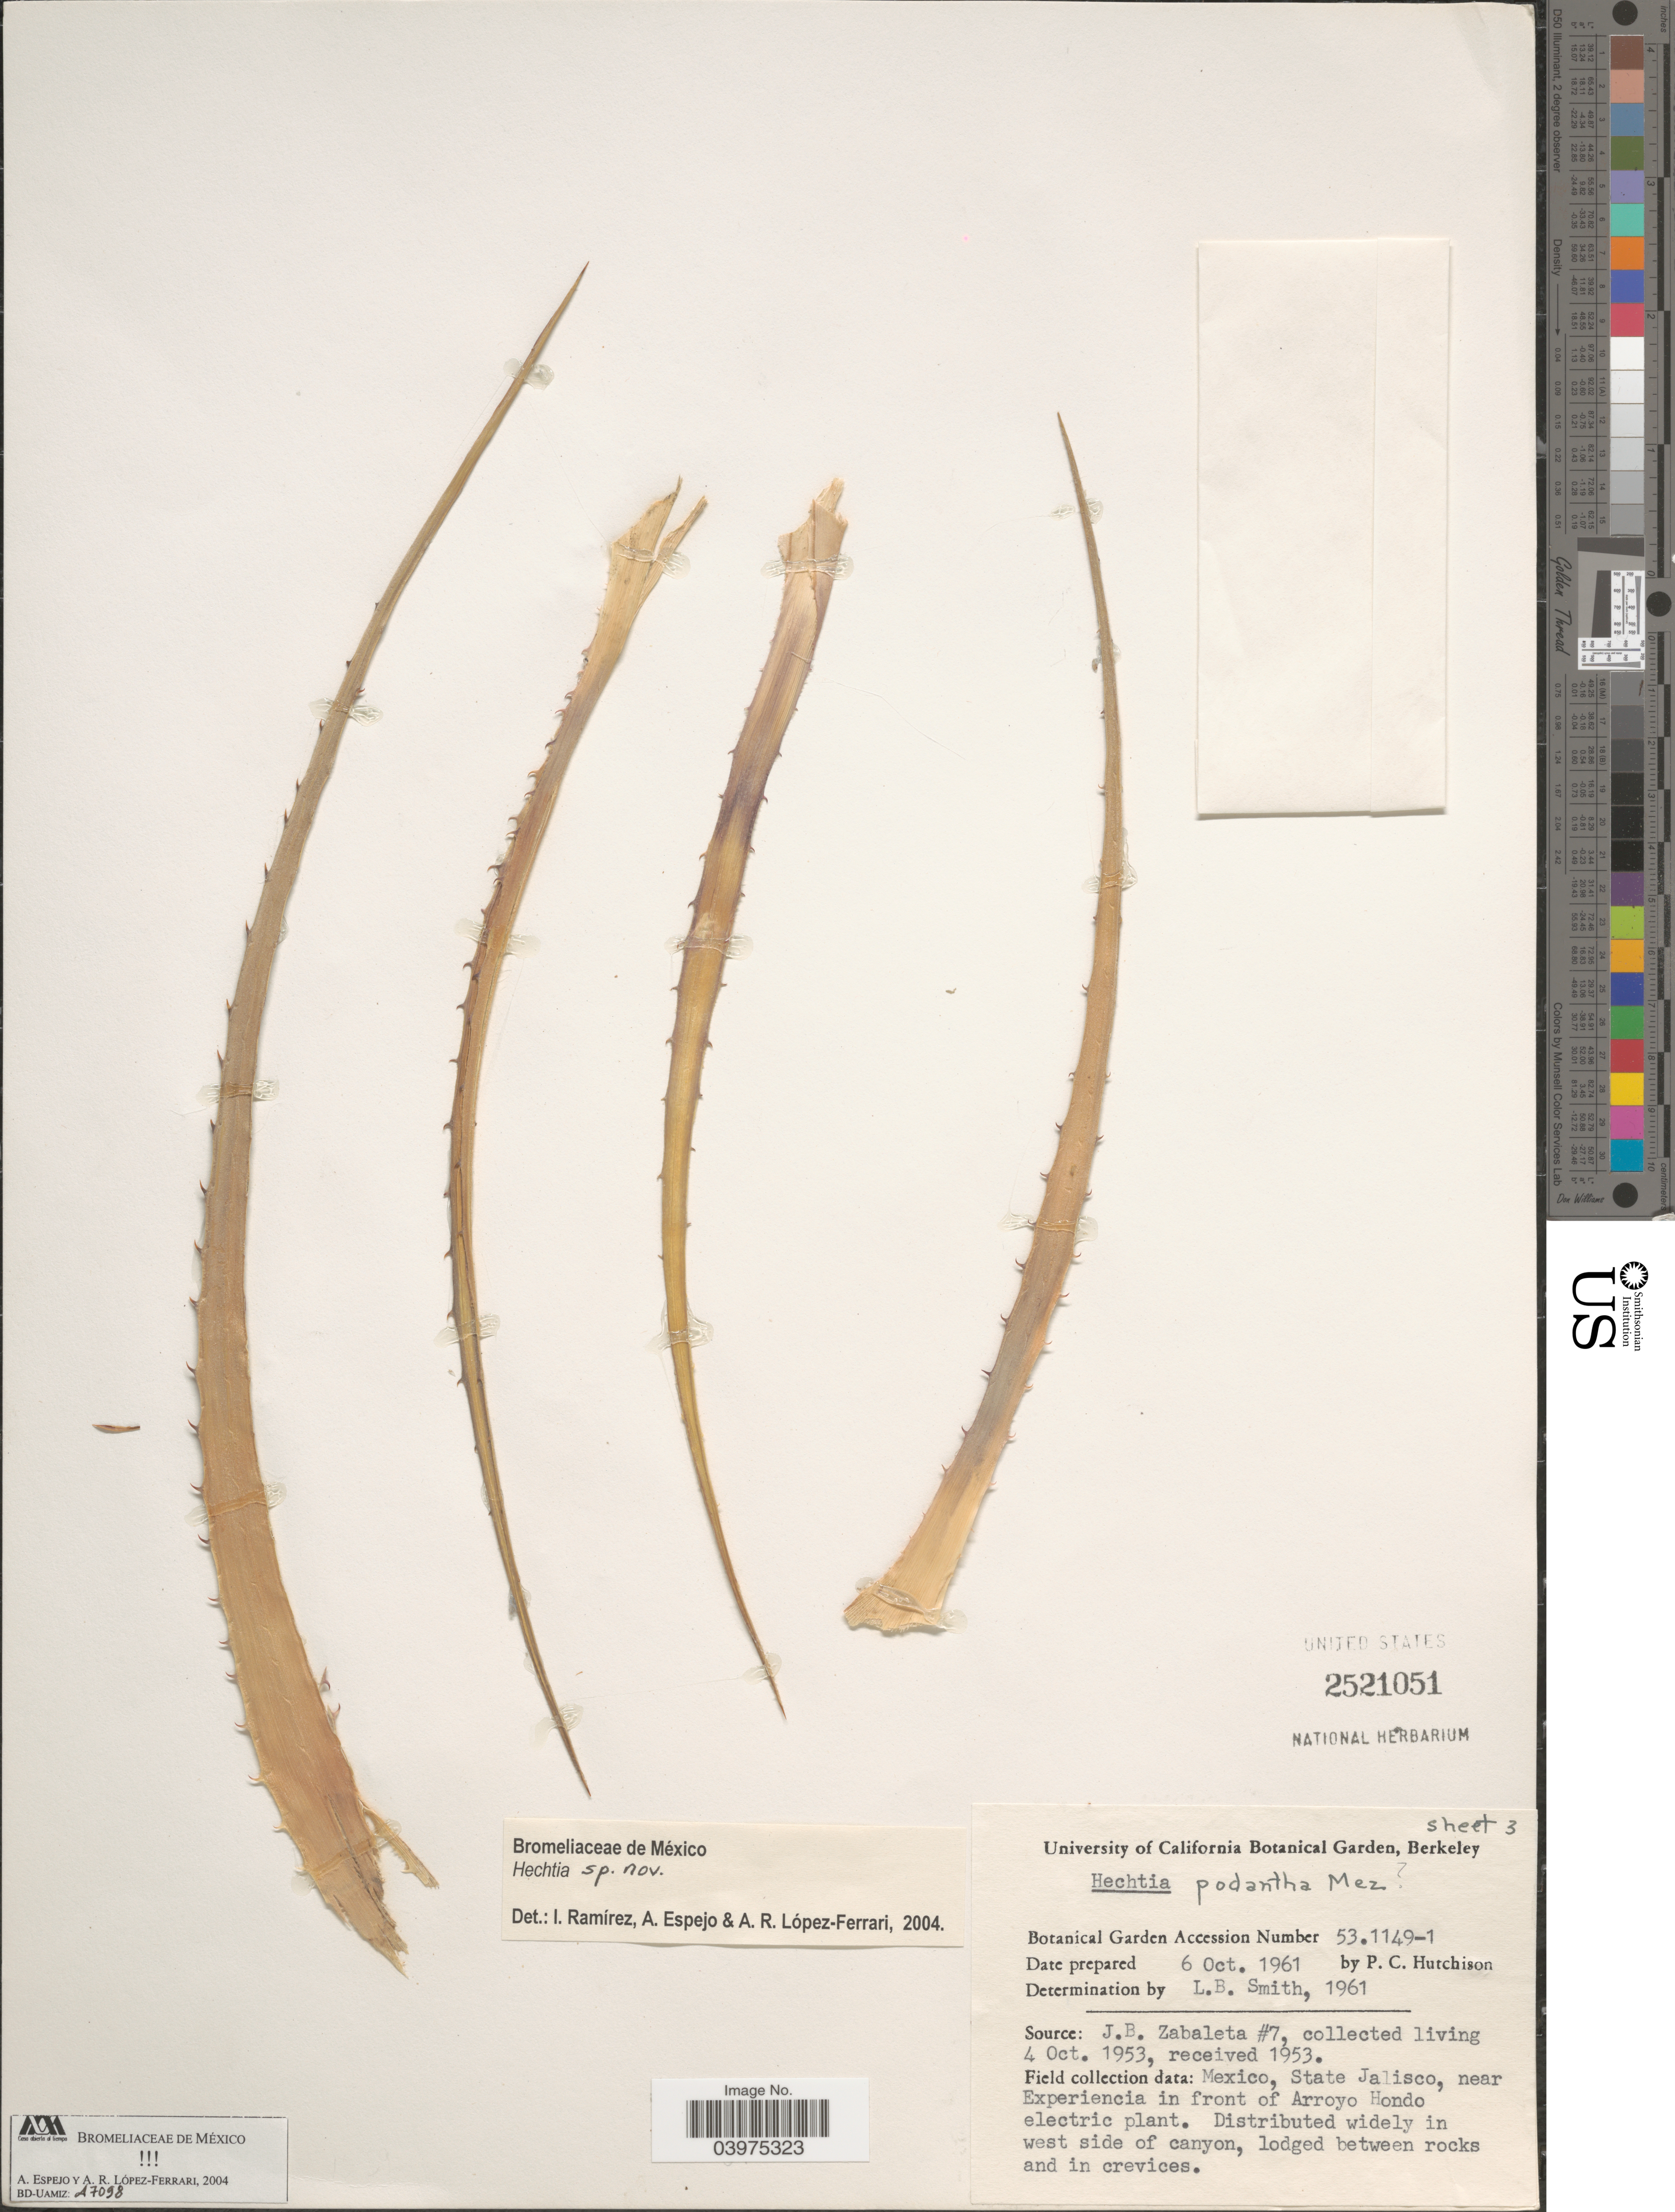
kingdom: Plantae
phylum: Tracheophyta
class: Liliopsida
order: Poales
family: Bromeliaceae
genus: Hechtia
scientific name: Hechtia sp.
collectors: P. C. Hutchison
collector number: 53.1149-1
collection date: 1961-10-06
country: United States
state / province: California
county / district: Alameda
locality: University of California Botanical Garden, Berkeley.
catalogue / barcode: US 2521051